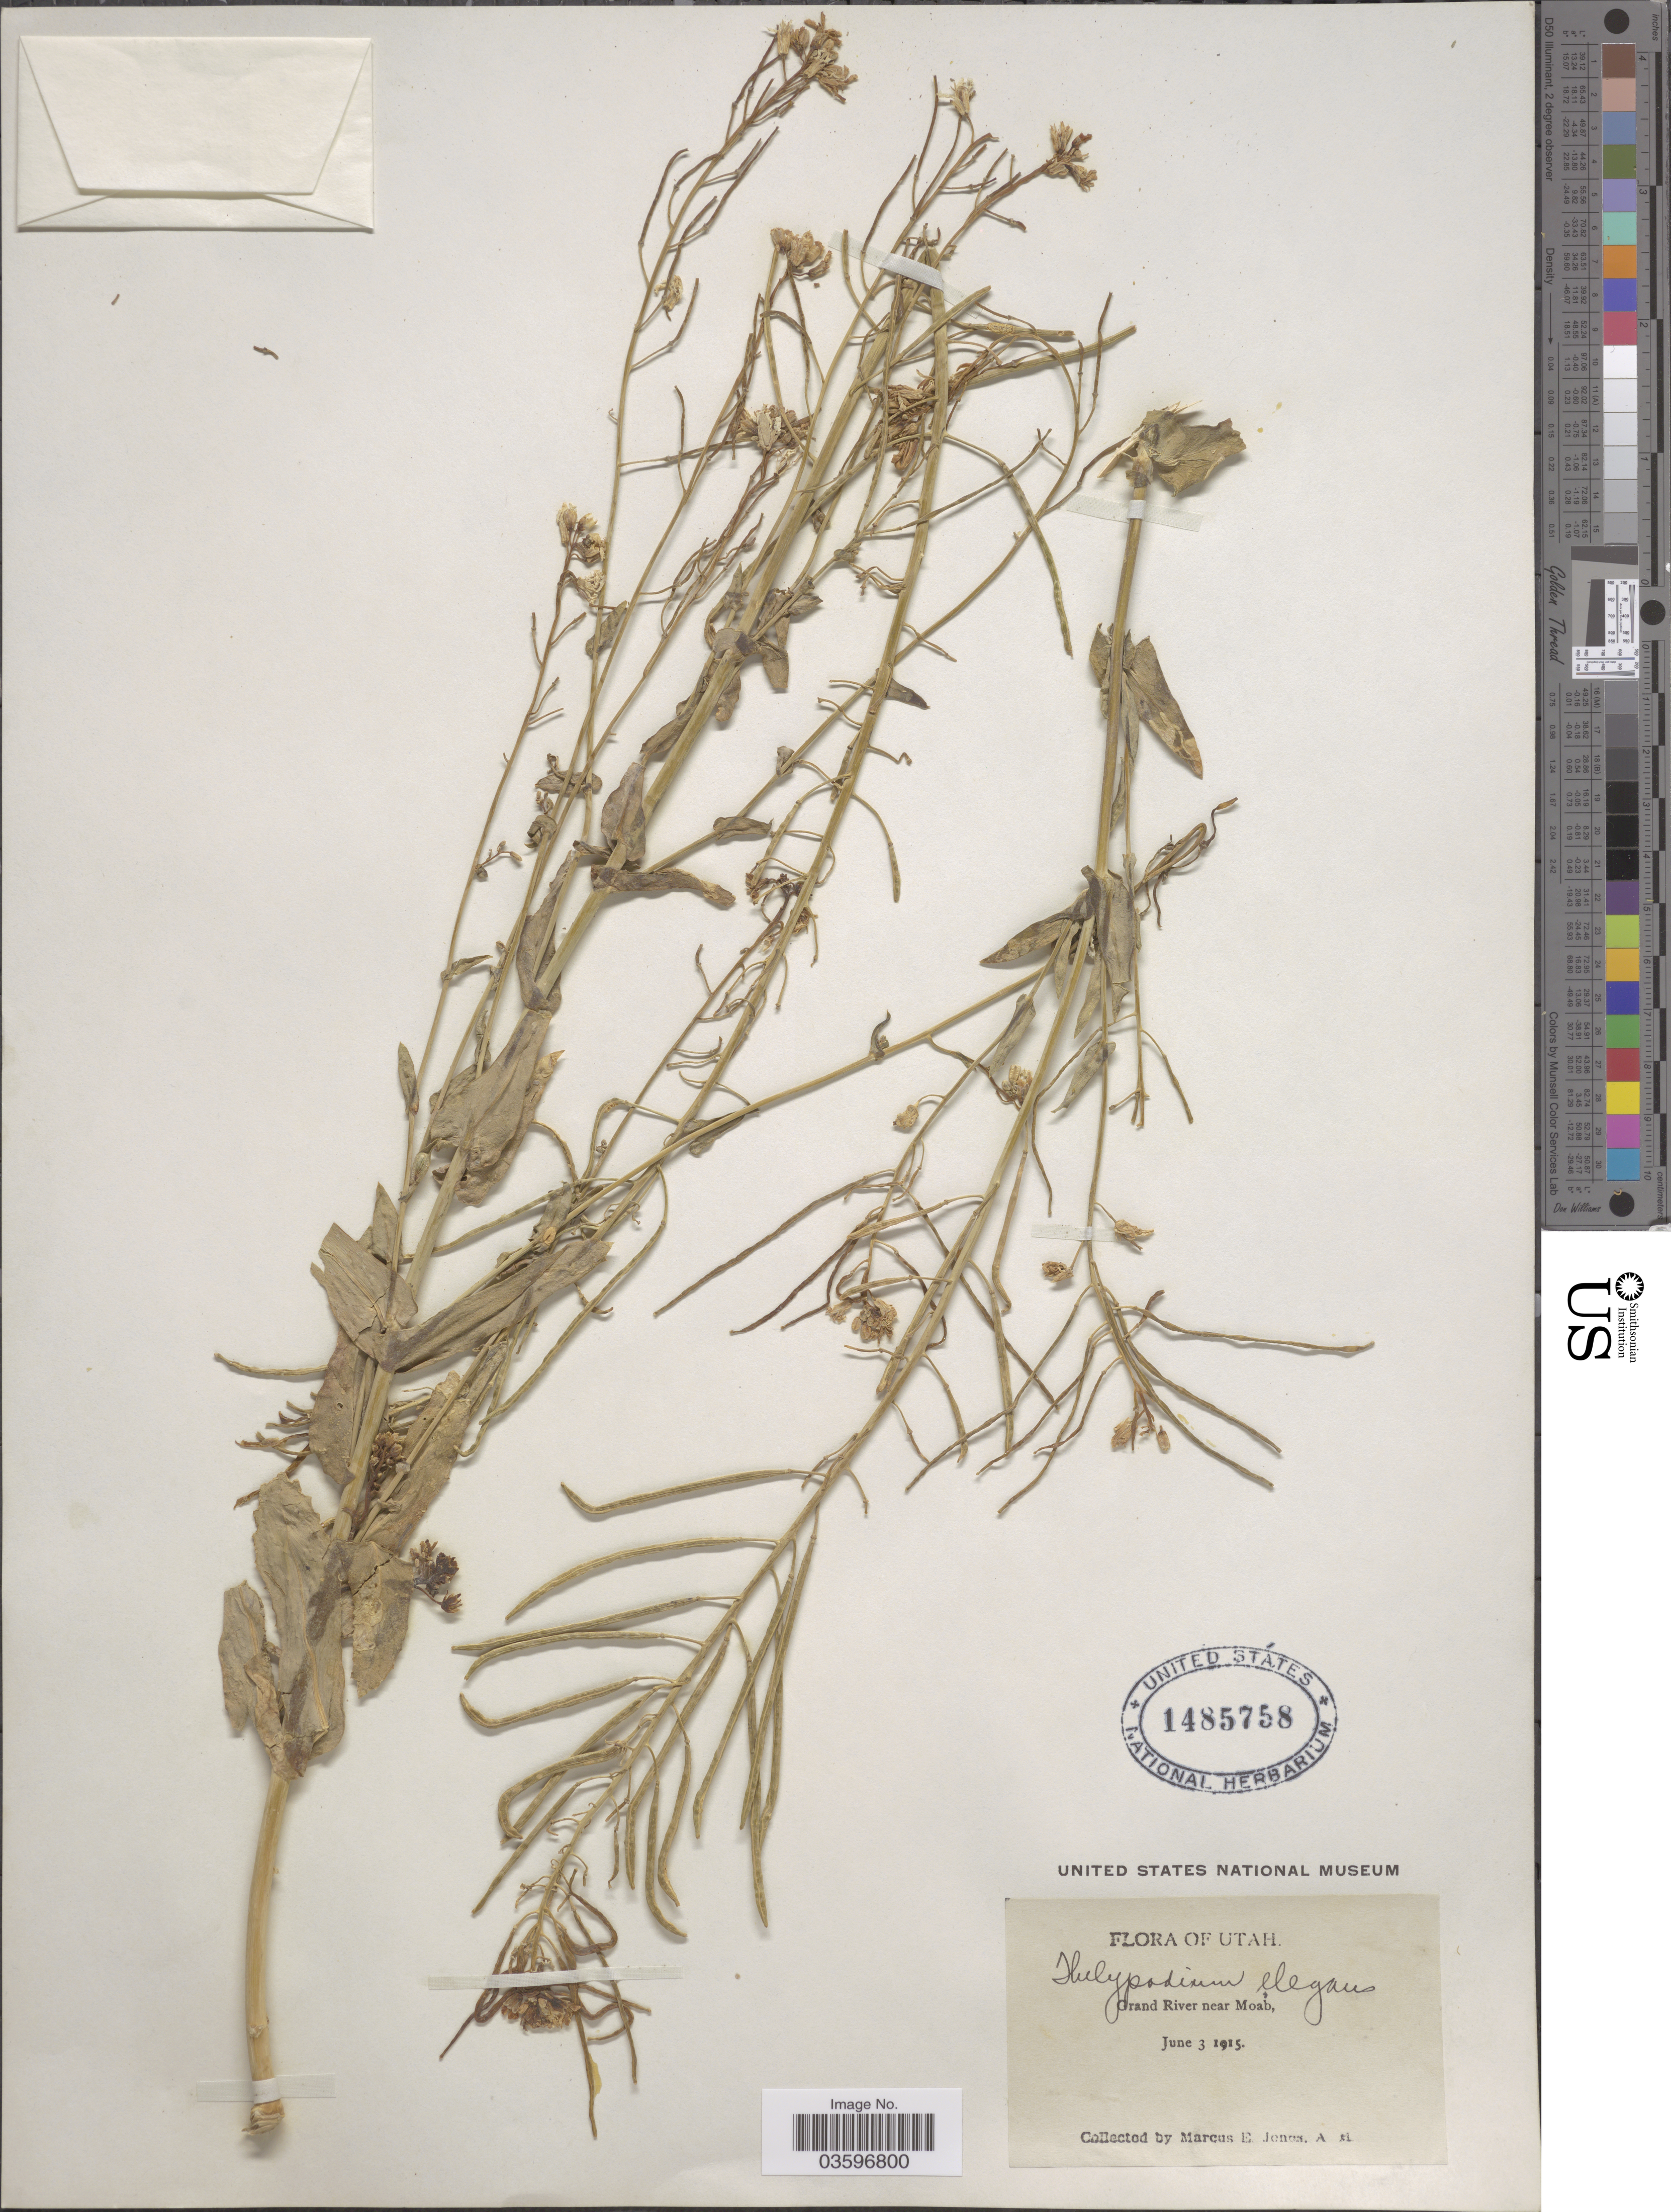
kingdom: Plantae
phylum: Tracheophyta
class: Magnoliopsida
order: Brassicales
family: Brassicaceae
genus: Thelypodiopsis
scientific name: Thelypodiopsis elegans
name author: (M.E. Jones) Rydb.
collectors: M. E. Jones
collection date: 1915-06-03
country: United States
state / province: Utah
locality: Grand River near Moab.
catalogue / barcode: US 1485758